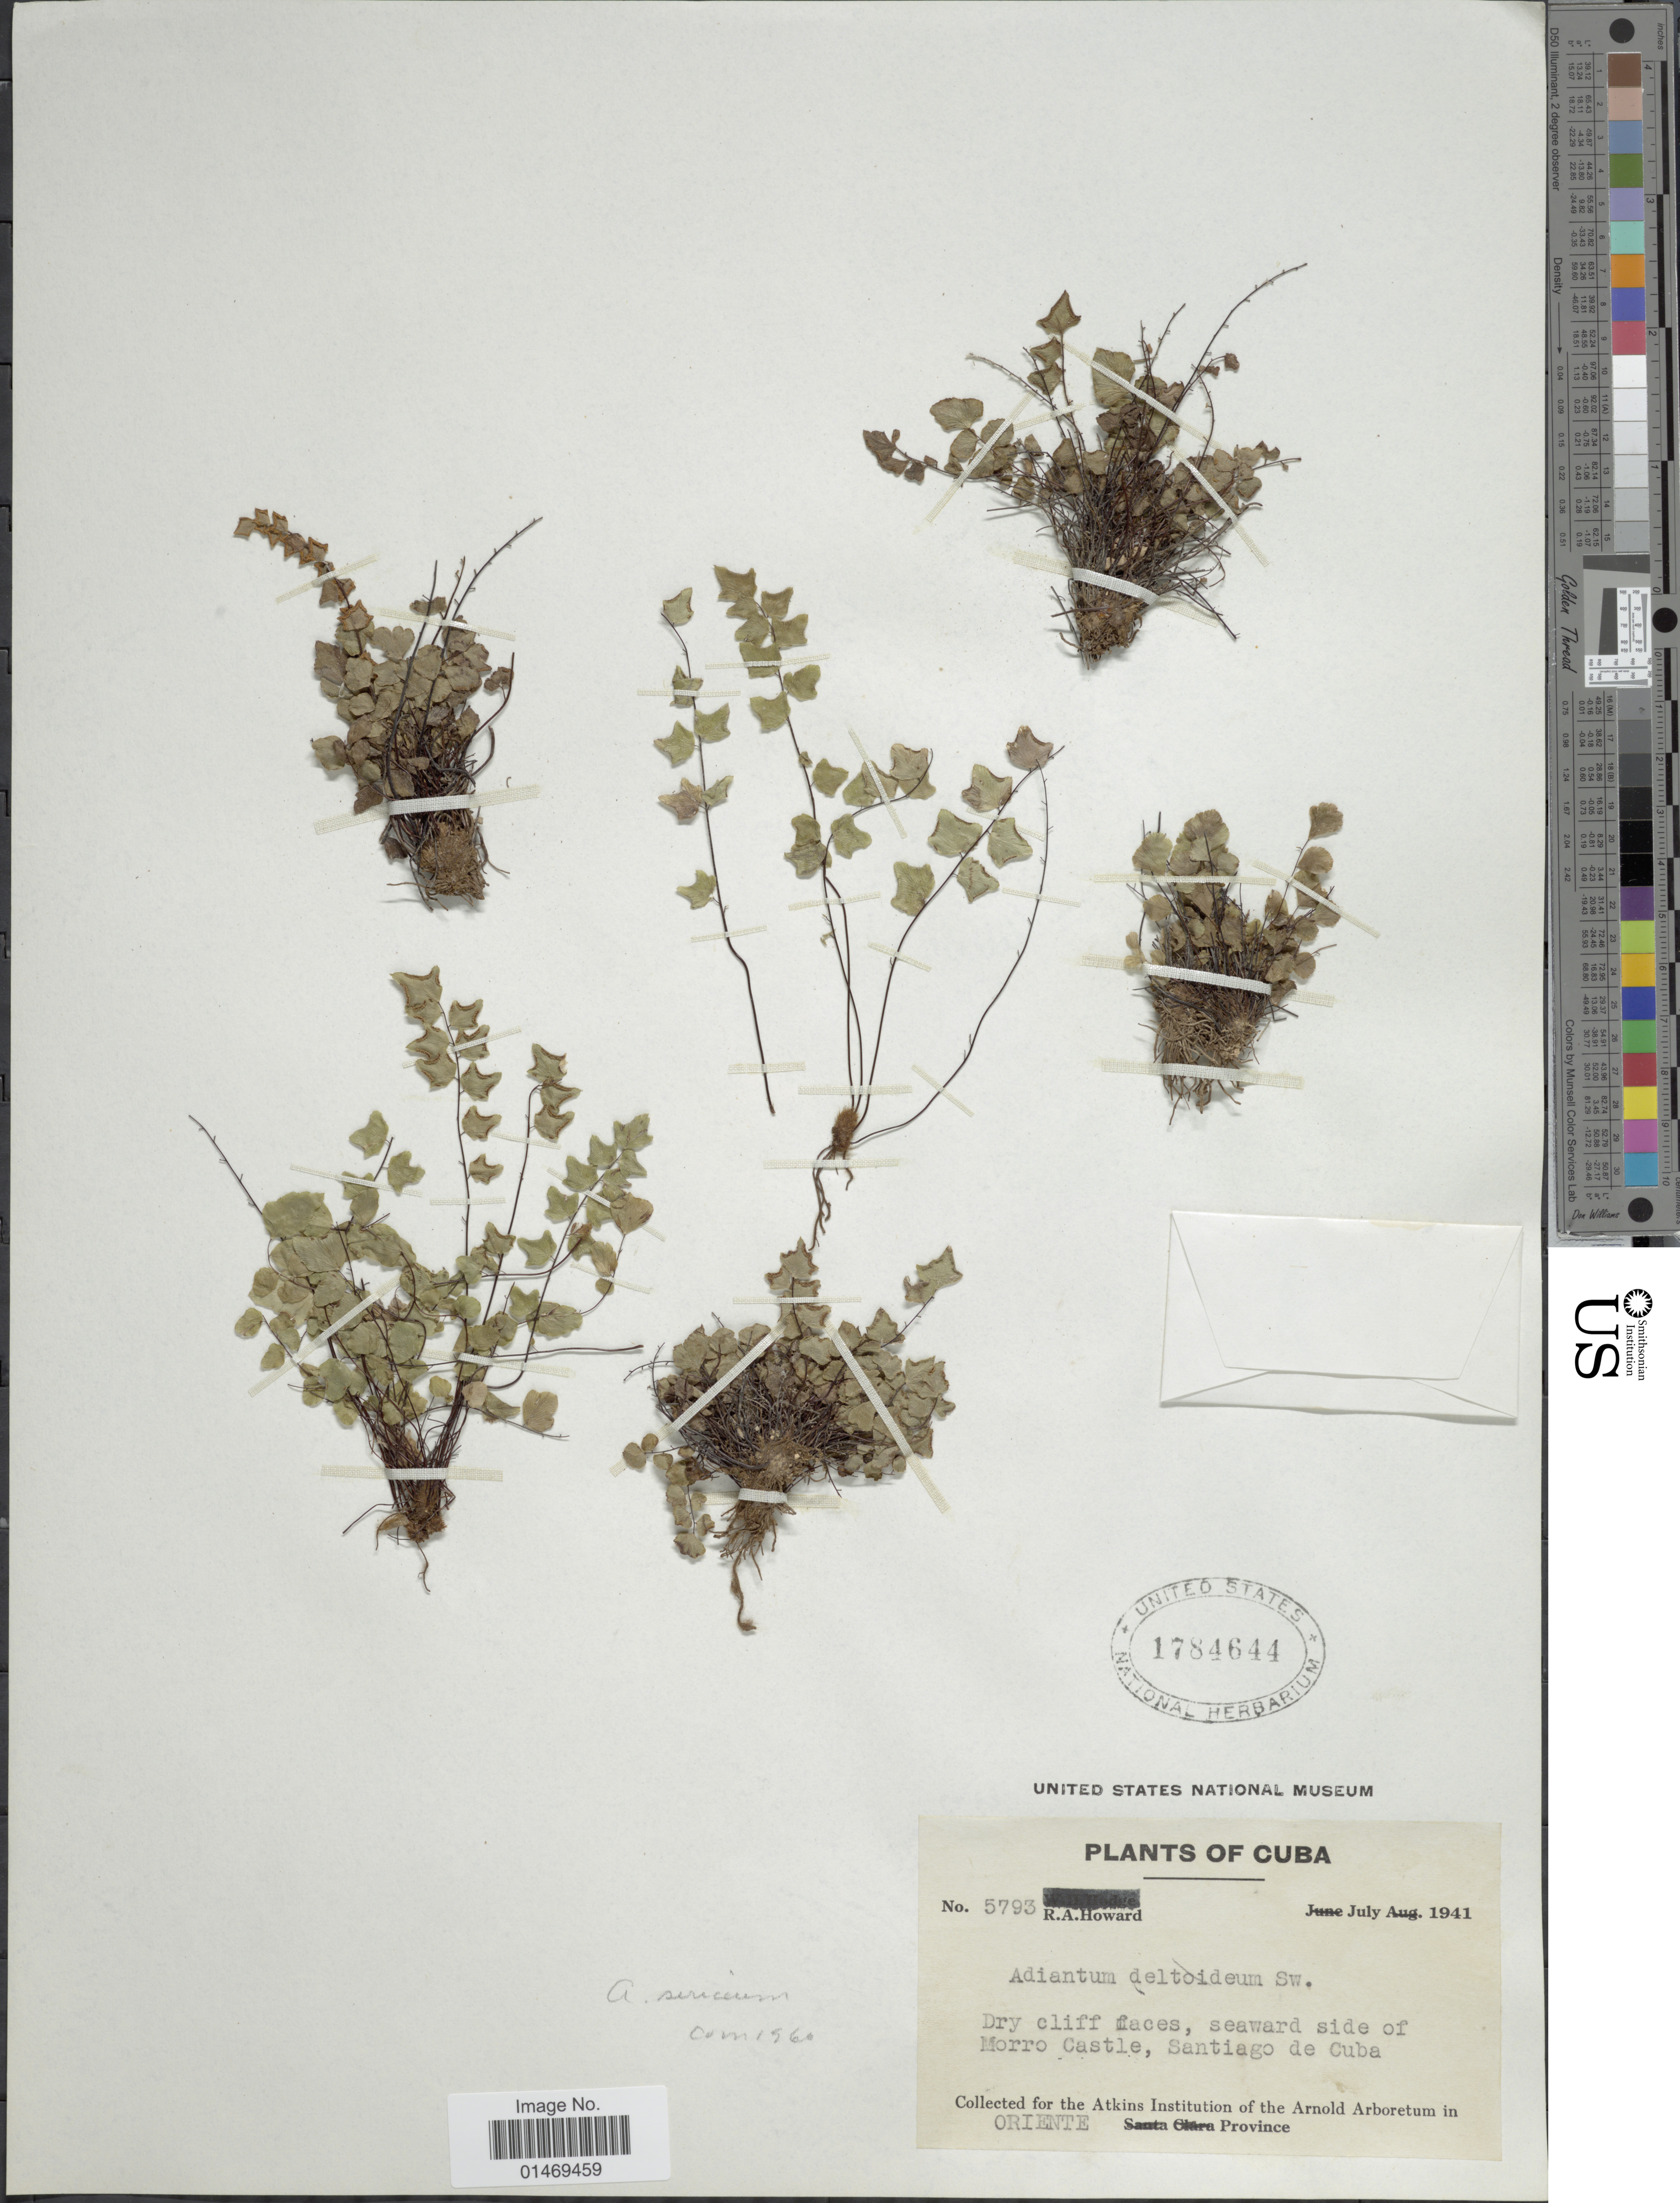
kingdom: Plantae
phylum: Tracheophyta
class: Polypodiopsida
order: Polypodiales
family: Pteridaceae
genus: Adiantum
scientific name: Adiantum sericeum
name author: D.C. Eaton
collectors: R. A. Howard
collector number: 5793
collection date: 1941-07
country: Cuba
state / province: Santiago de Cuba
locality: Seaward side of Morro Castle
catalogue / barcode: US 1784644